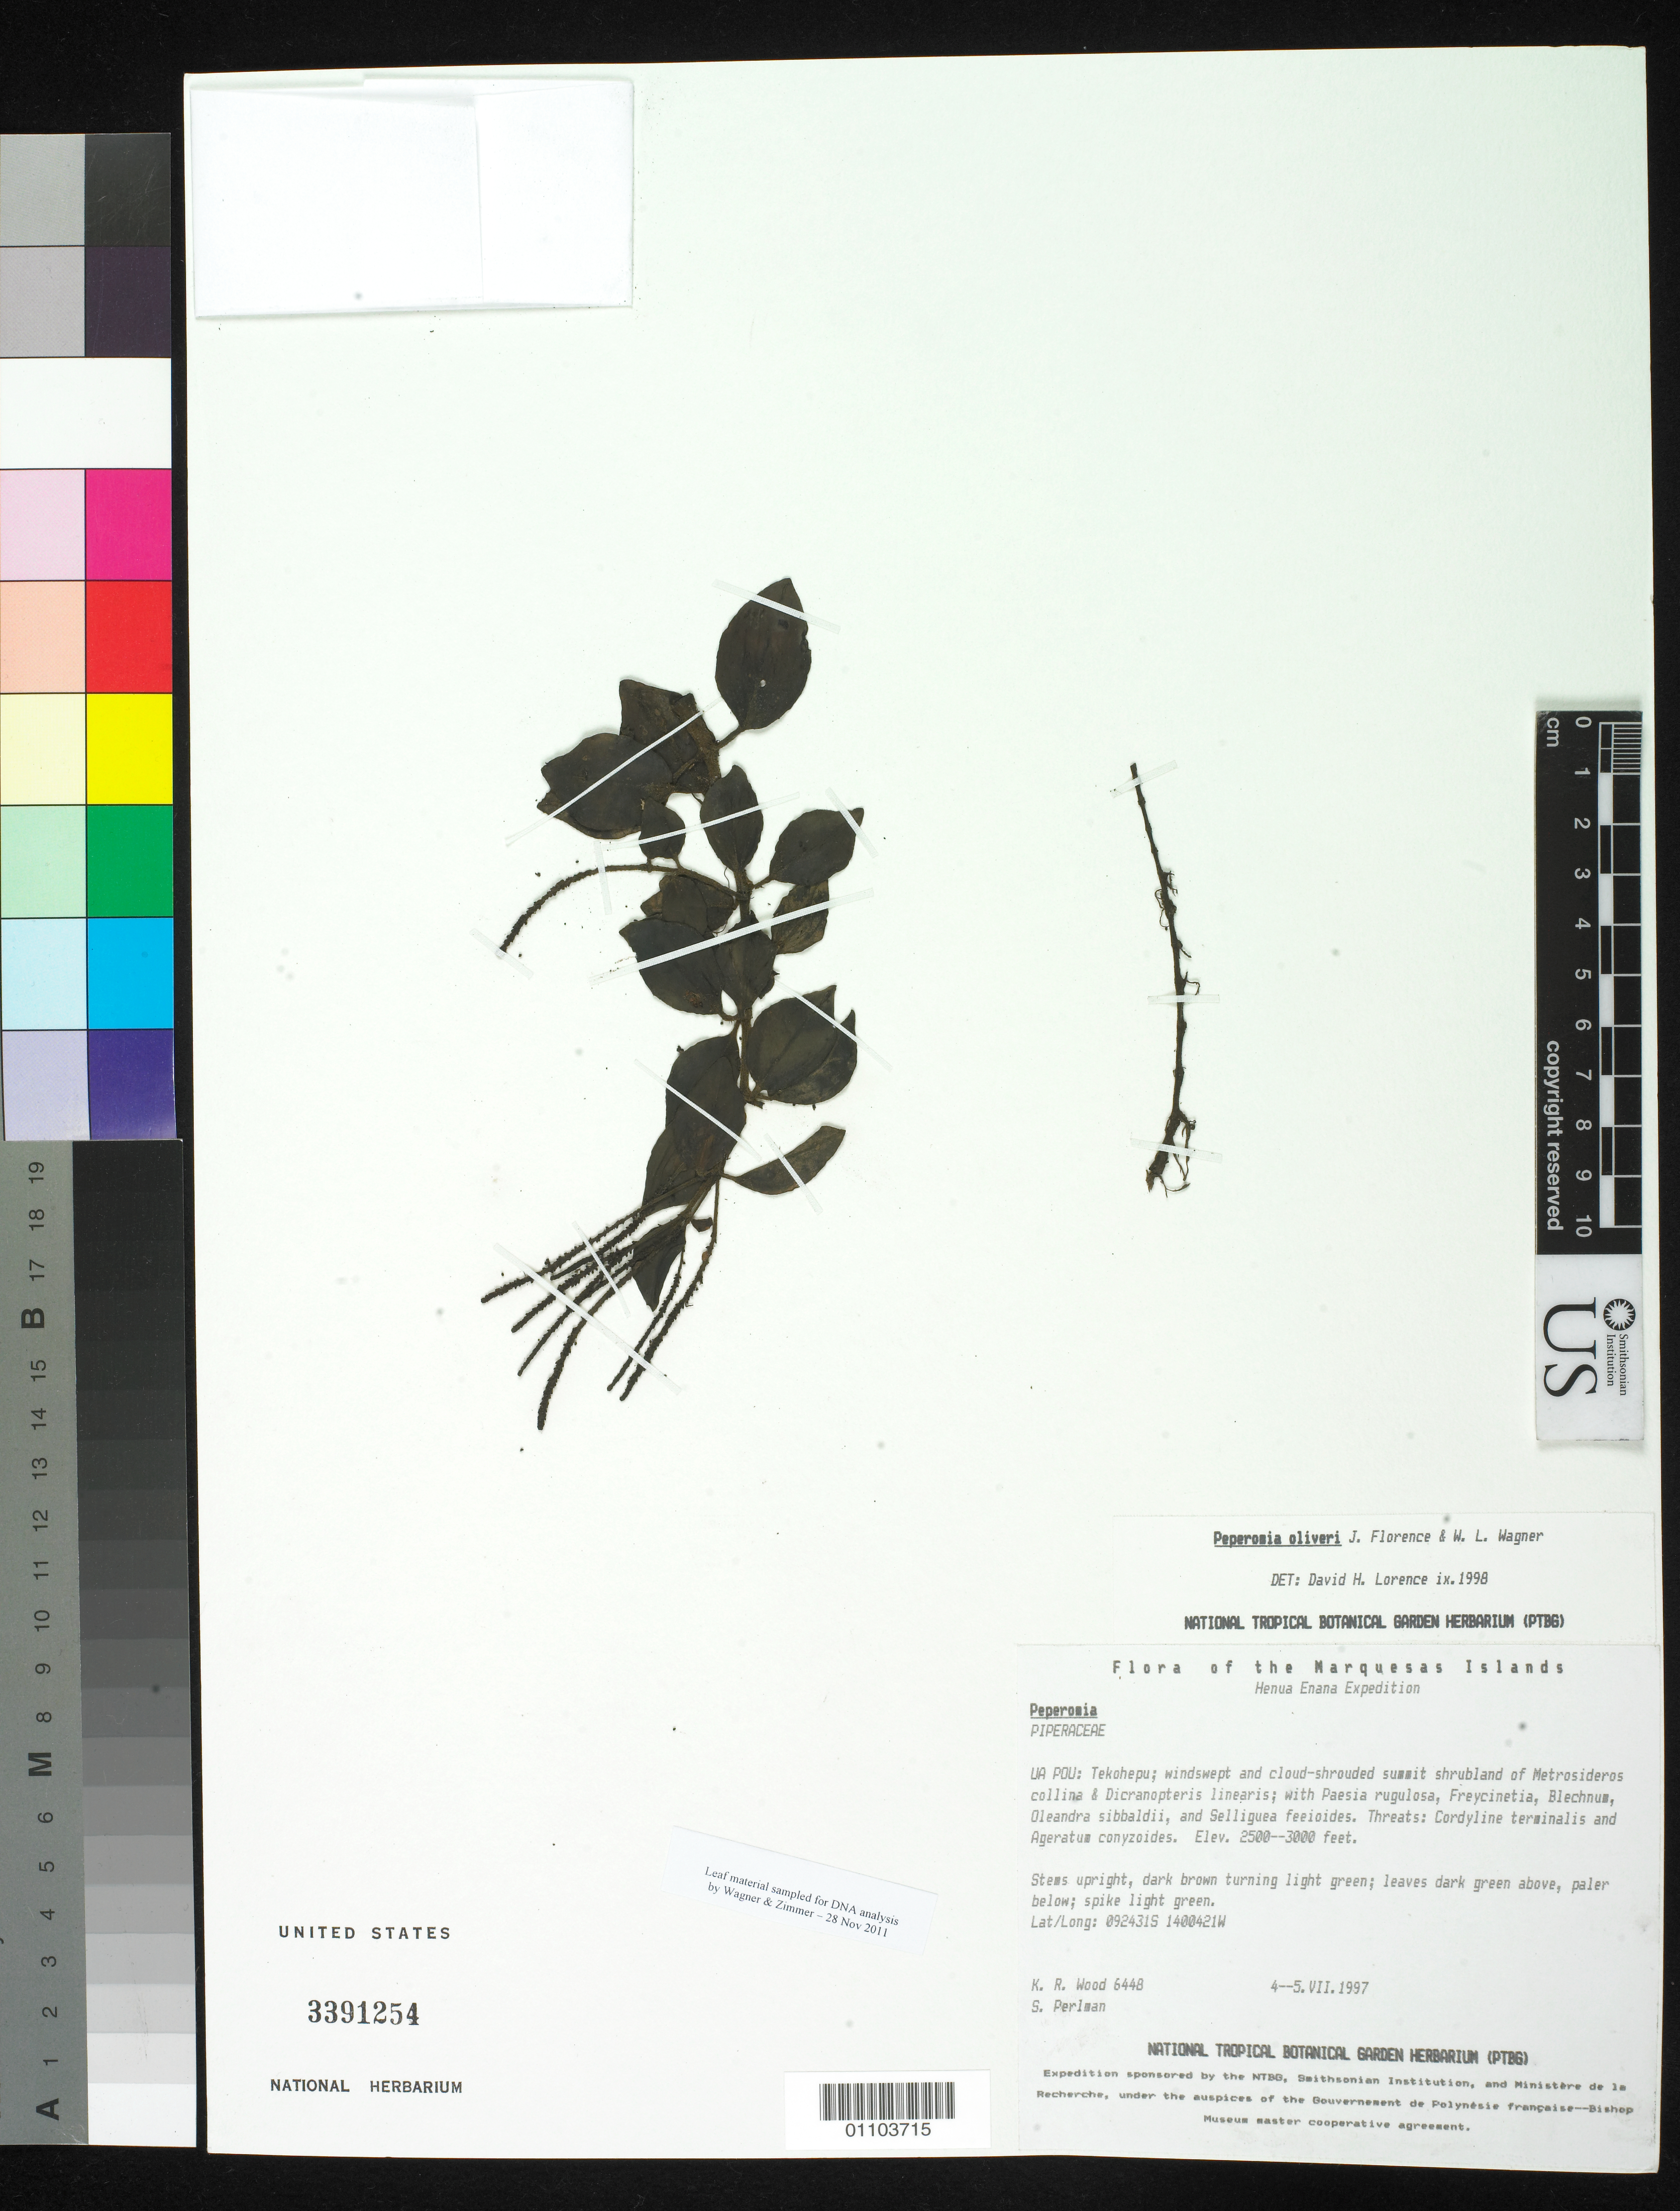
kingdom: Plantae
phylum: Tracheophyta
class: Magnoliopsida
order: Piperales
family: Piperaceae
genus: Peperomia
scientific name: Peperomia oliveri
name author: J. Florence & W.L. Wagner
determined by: Lorence, David H., (PTBG), National Tropical Botanical Garden (UNITED STATES)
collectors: K. R. Wood & S. P. Perlman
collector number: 6448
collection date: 1997-07-04/1997-07-05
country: French Polynesia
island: Ua Pou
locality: Tekohepo, summit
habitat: Shrubland of Metrosideros collina - Dicranopteris linearis; windswept and cloud shrouded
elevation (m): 762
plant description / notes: Cordyline terminalis, Ageratum conyzoides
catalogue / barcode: US 3391254